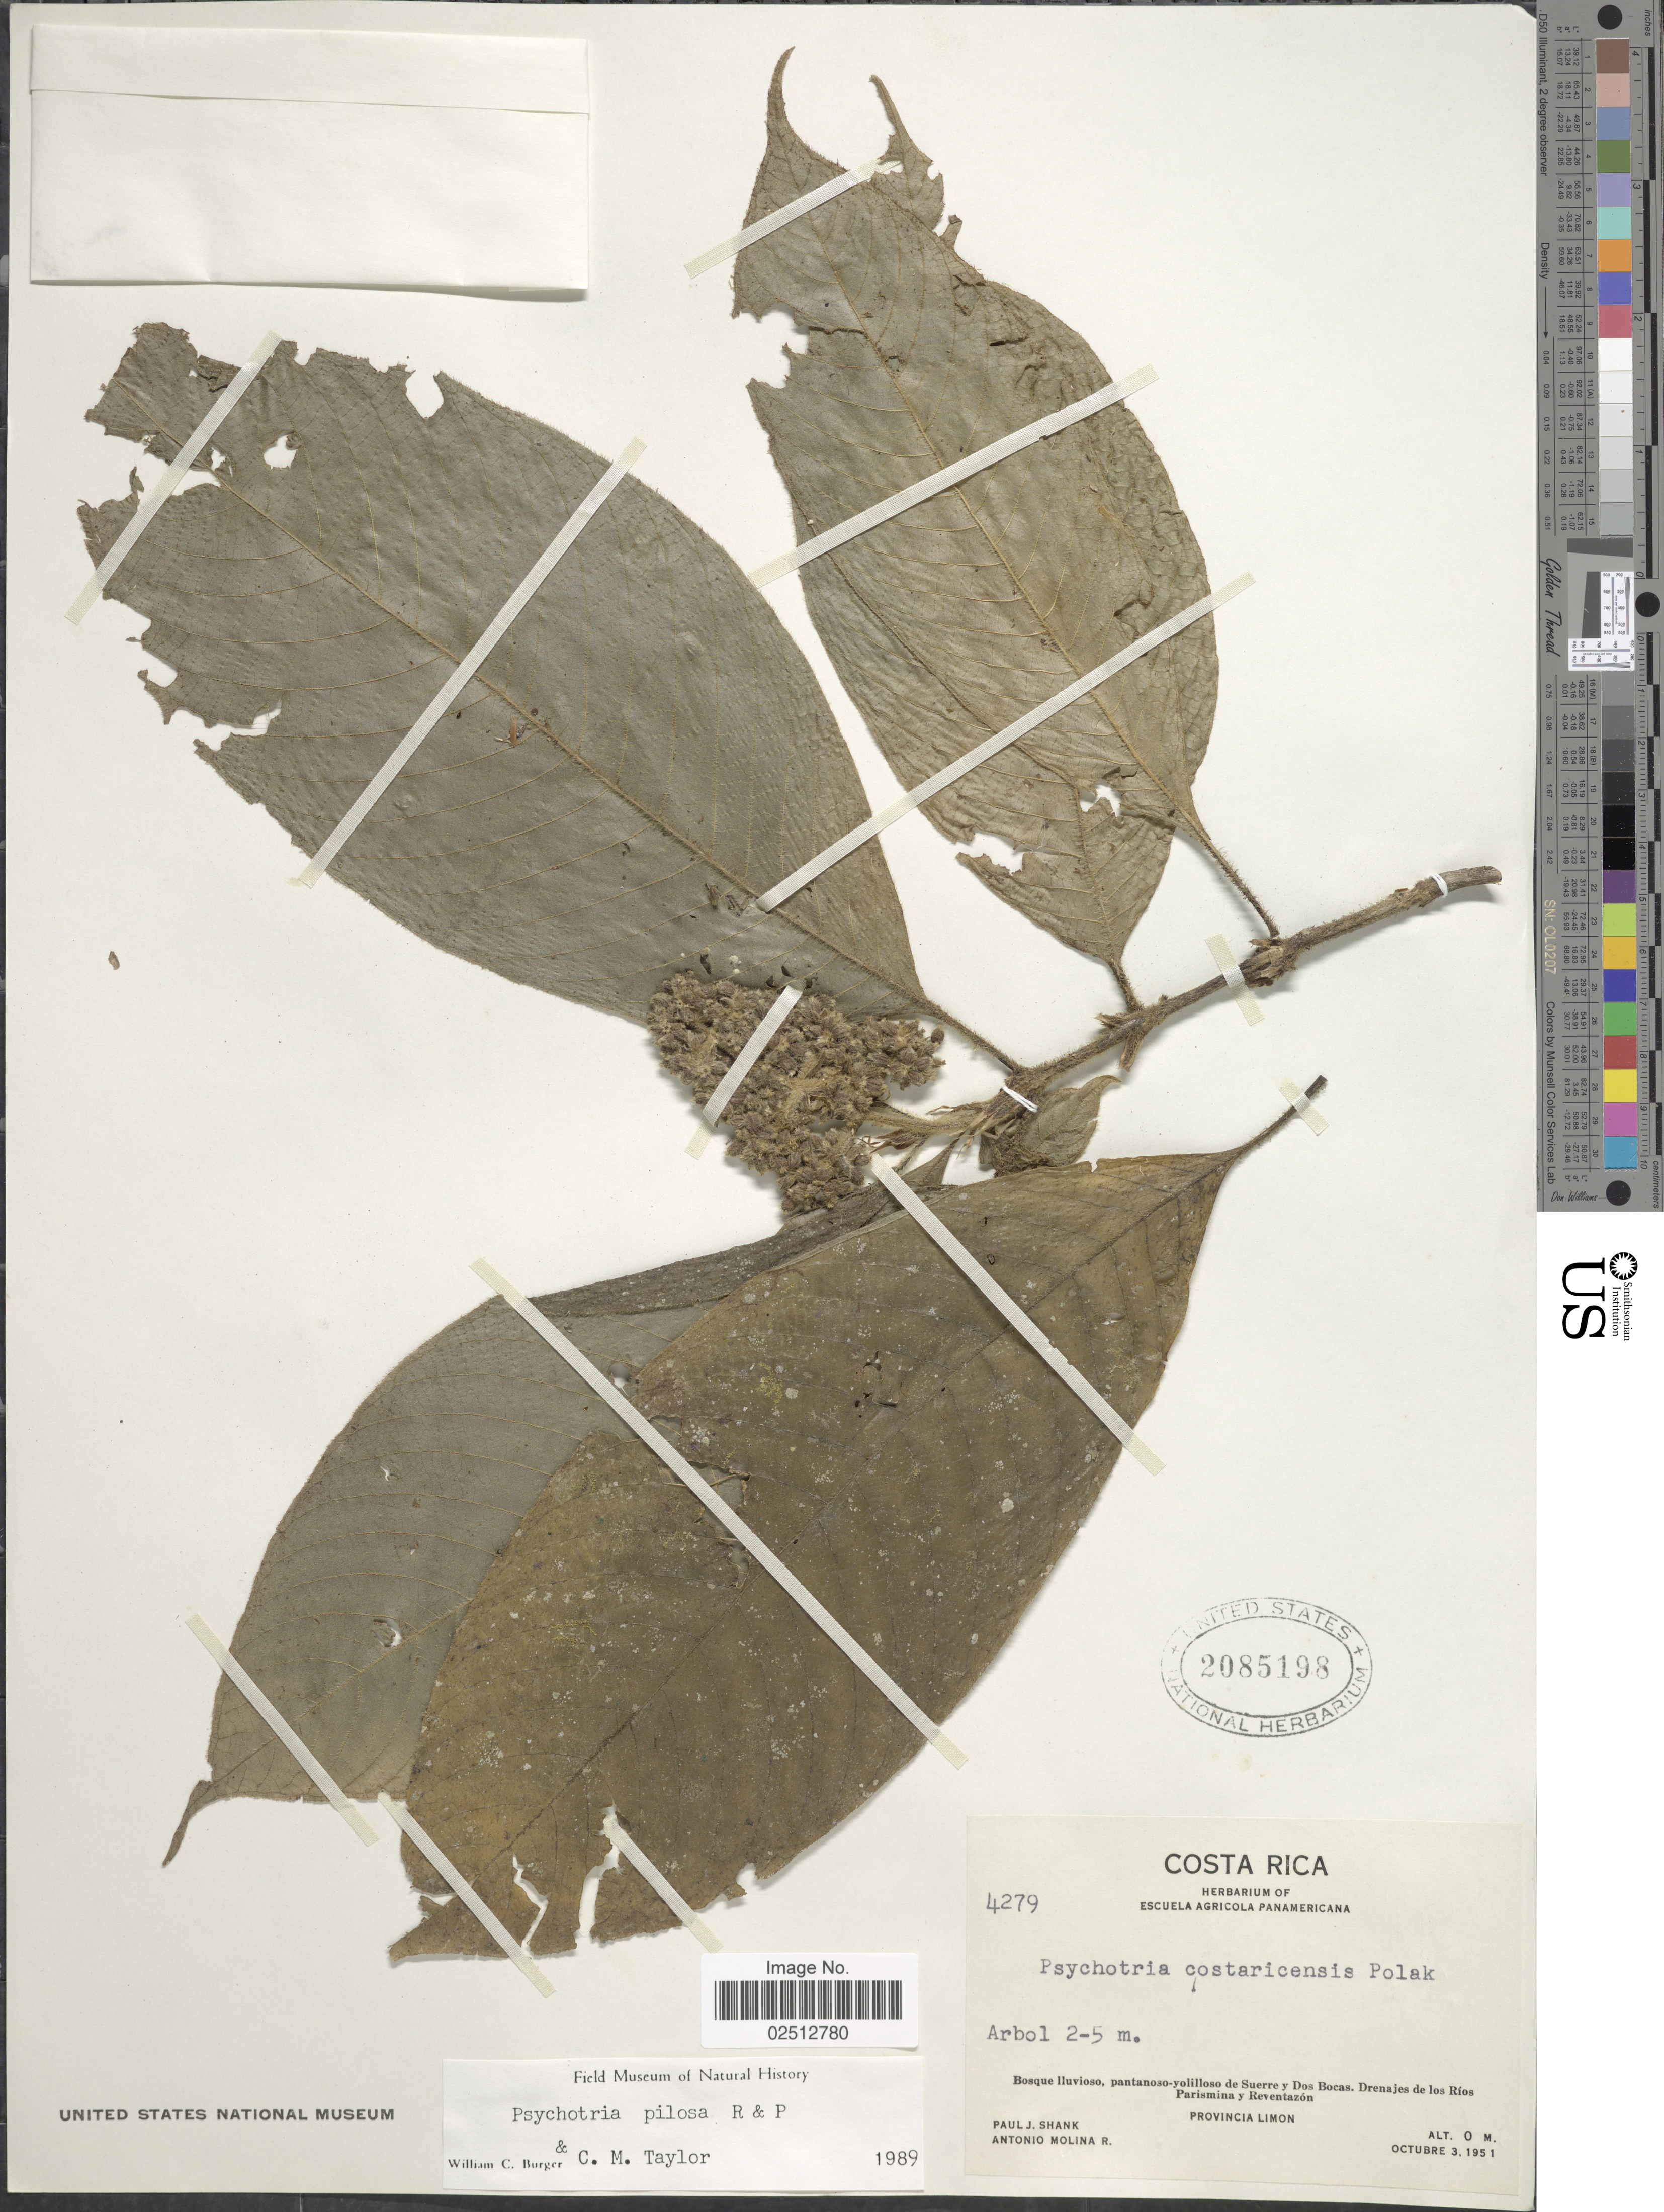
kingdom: Plantae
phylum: Tracheophyta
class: Magnoliopsida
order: Gentianales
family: Rubiaceae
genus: Psychotria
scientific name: Psychotria pilosa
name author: Ruiz & Pav.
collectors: P. J. Shank & A. Molina R.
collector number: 4279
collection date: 1951-10-03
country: Costa Rica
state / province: Limón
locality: Bosque lluvioso, pantanoso-yolilloso de Suerre y Dos Bocas, Drenajes de los Rios Parismina y Reventazon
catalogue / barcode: US 2085198